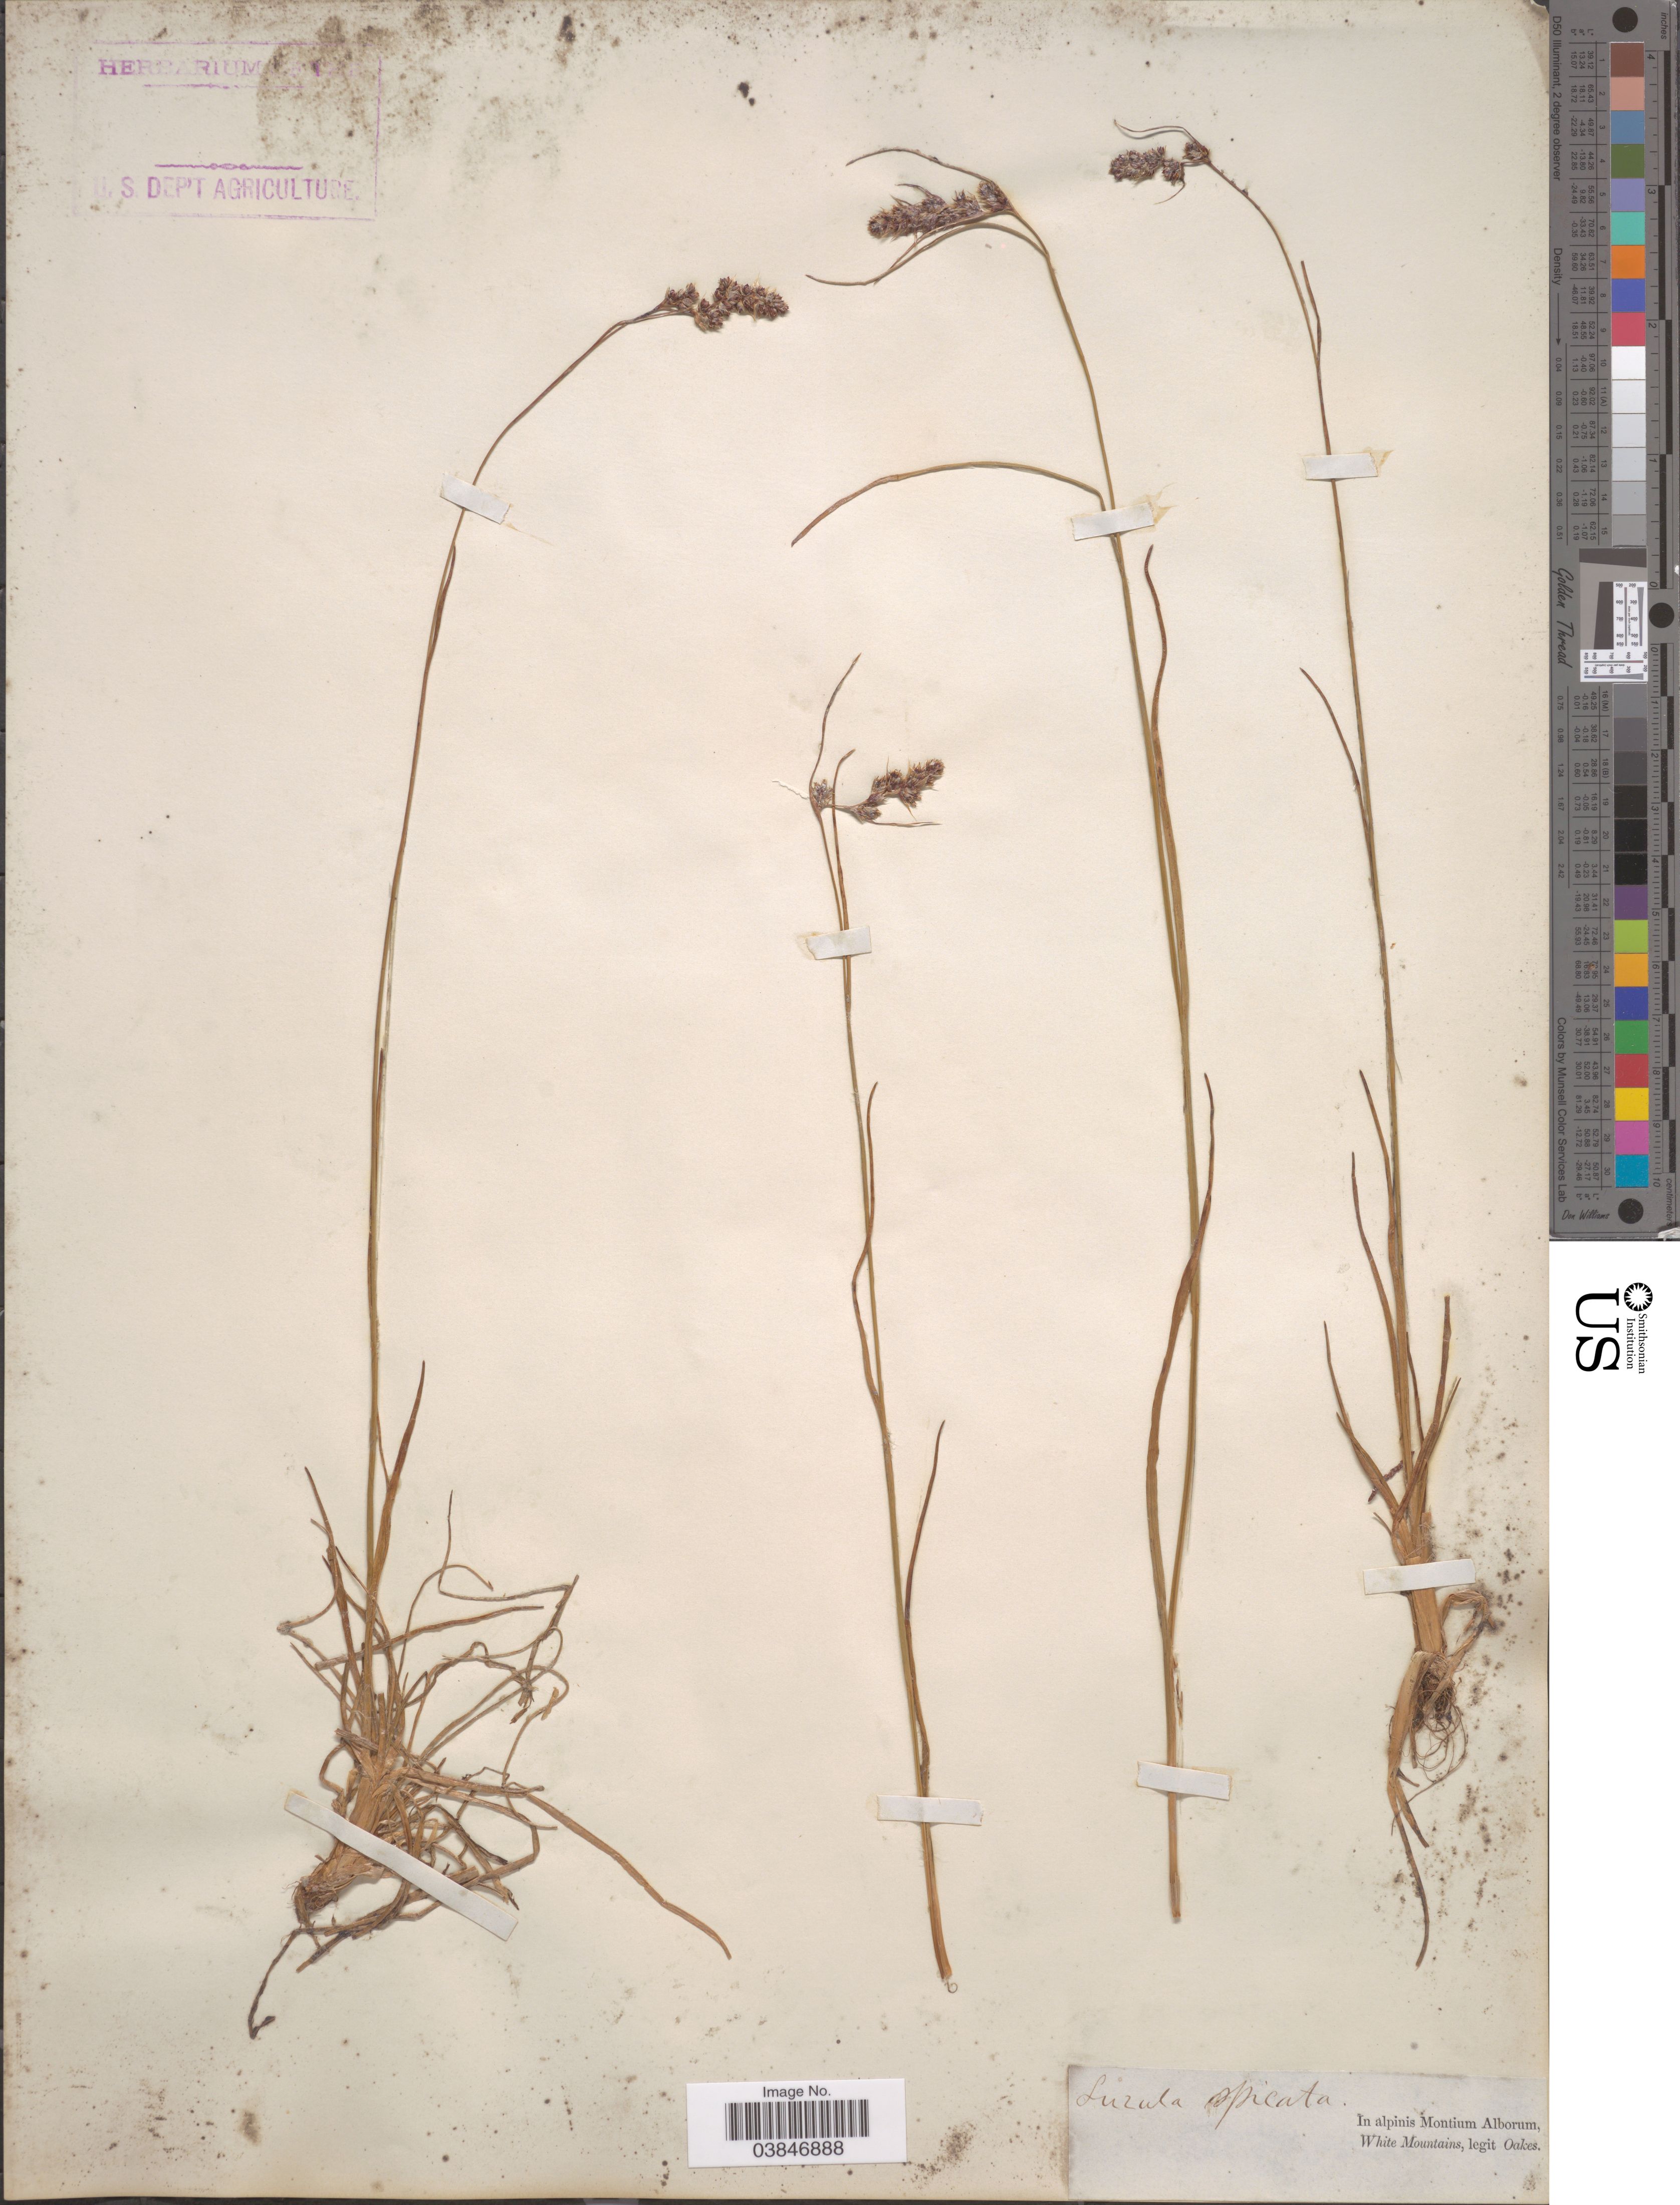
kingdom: Plantae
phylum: Tracheophyta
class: Liliopsida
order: Poales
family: Juncaceae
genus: Luzula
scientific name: Luzula spicata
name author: (L.) DC.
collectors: -. Oakes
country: United States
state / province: New Hampshire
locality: In alpinis Montium Alborum, White Mountains.